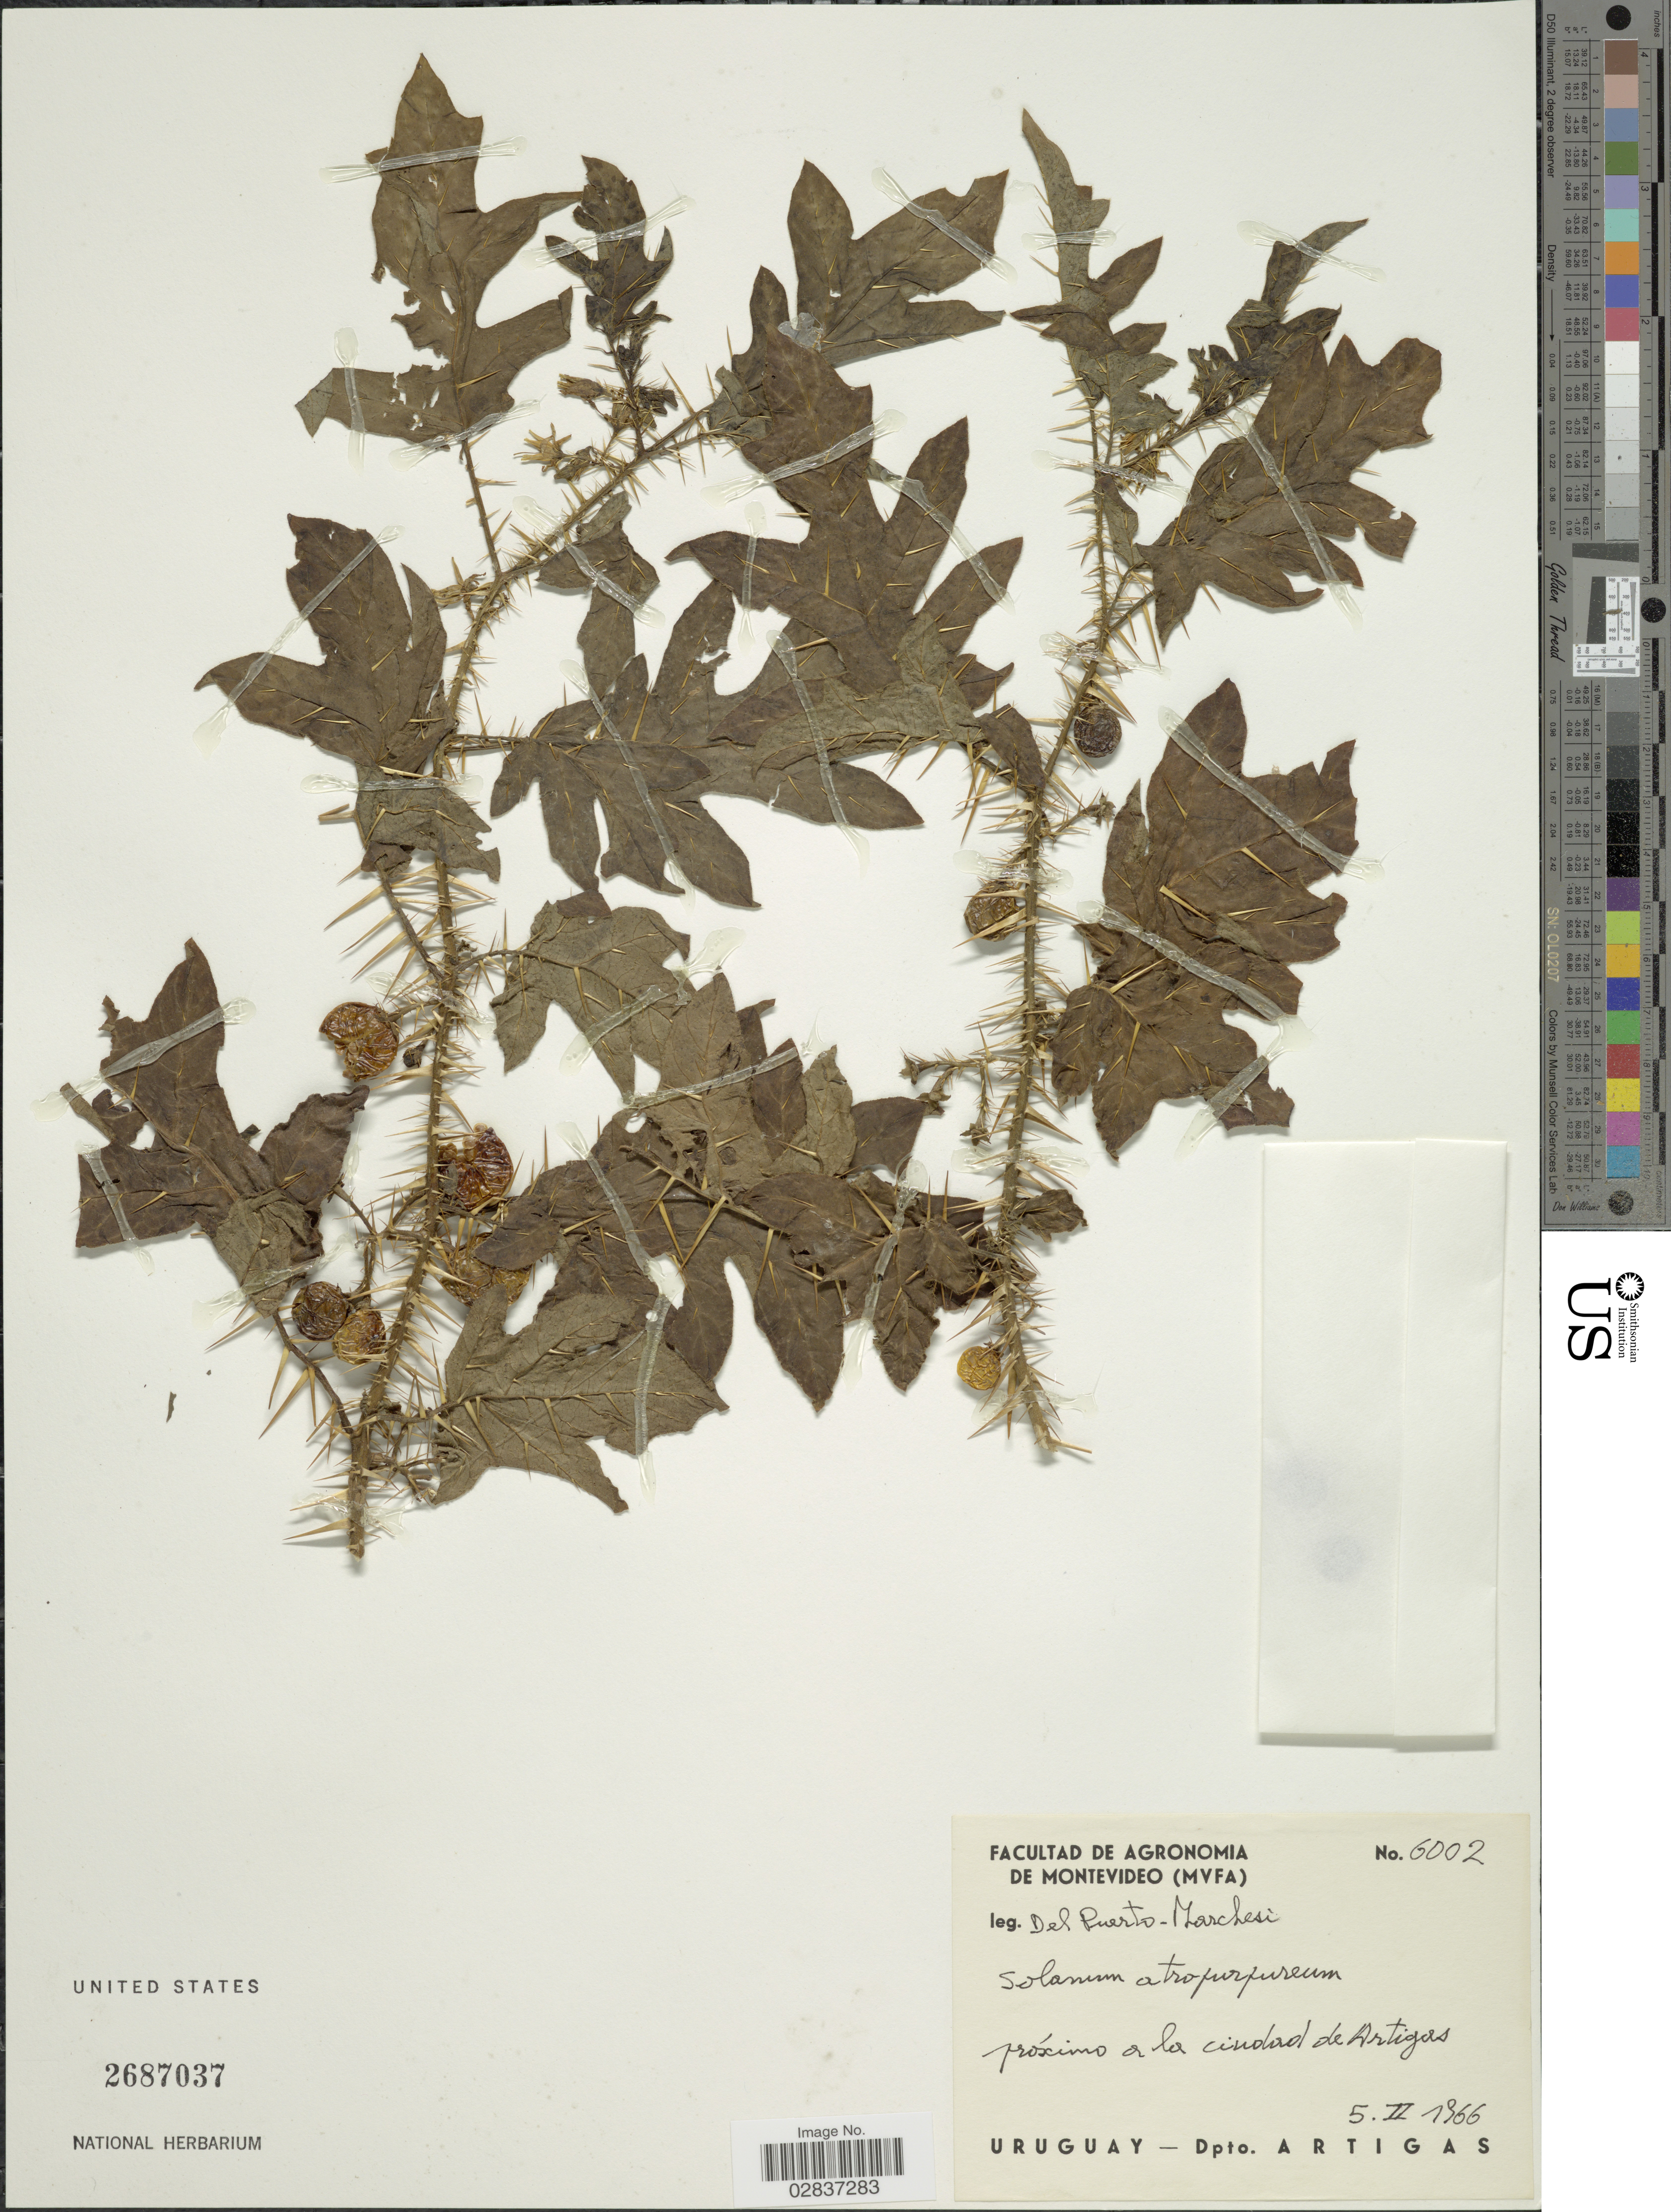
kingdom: Plantae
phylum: Tracheophyta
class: Magnoliopsida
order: Solanales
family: Solanaceae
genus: Solanum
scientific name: Solanum atropurpureum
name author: Schrank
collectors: Del Puerto & Marchesi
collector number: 6002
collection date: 1965-02-05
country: Uruguay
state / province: Artigas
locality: Próximo a la ciudad de Artigos, Dpto. Artigas.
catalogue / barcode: US 2687037